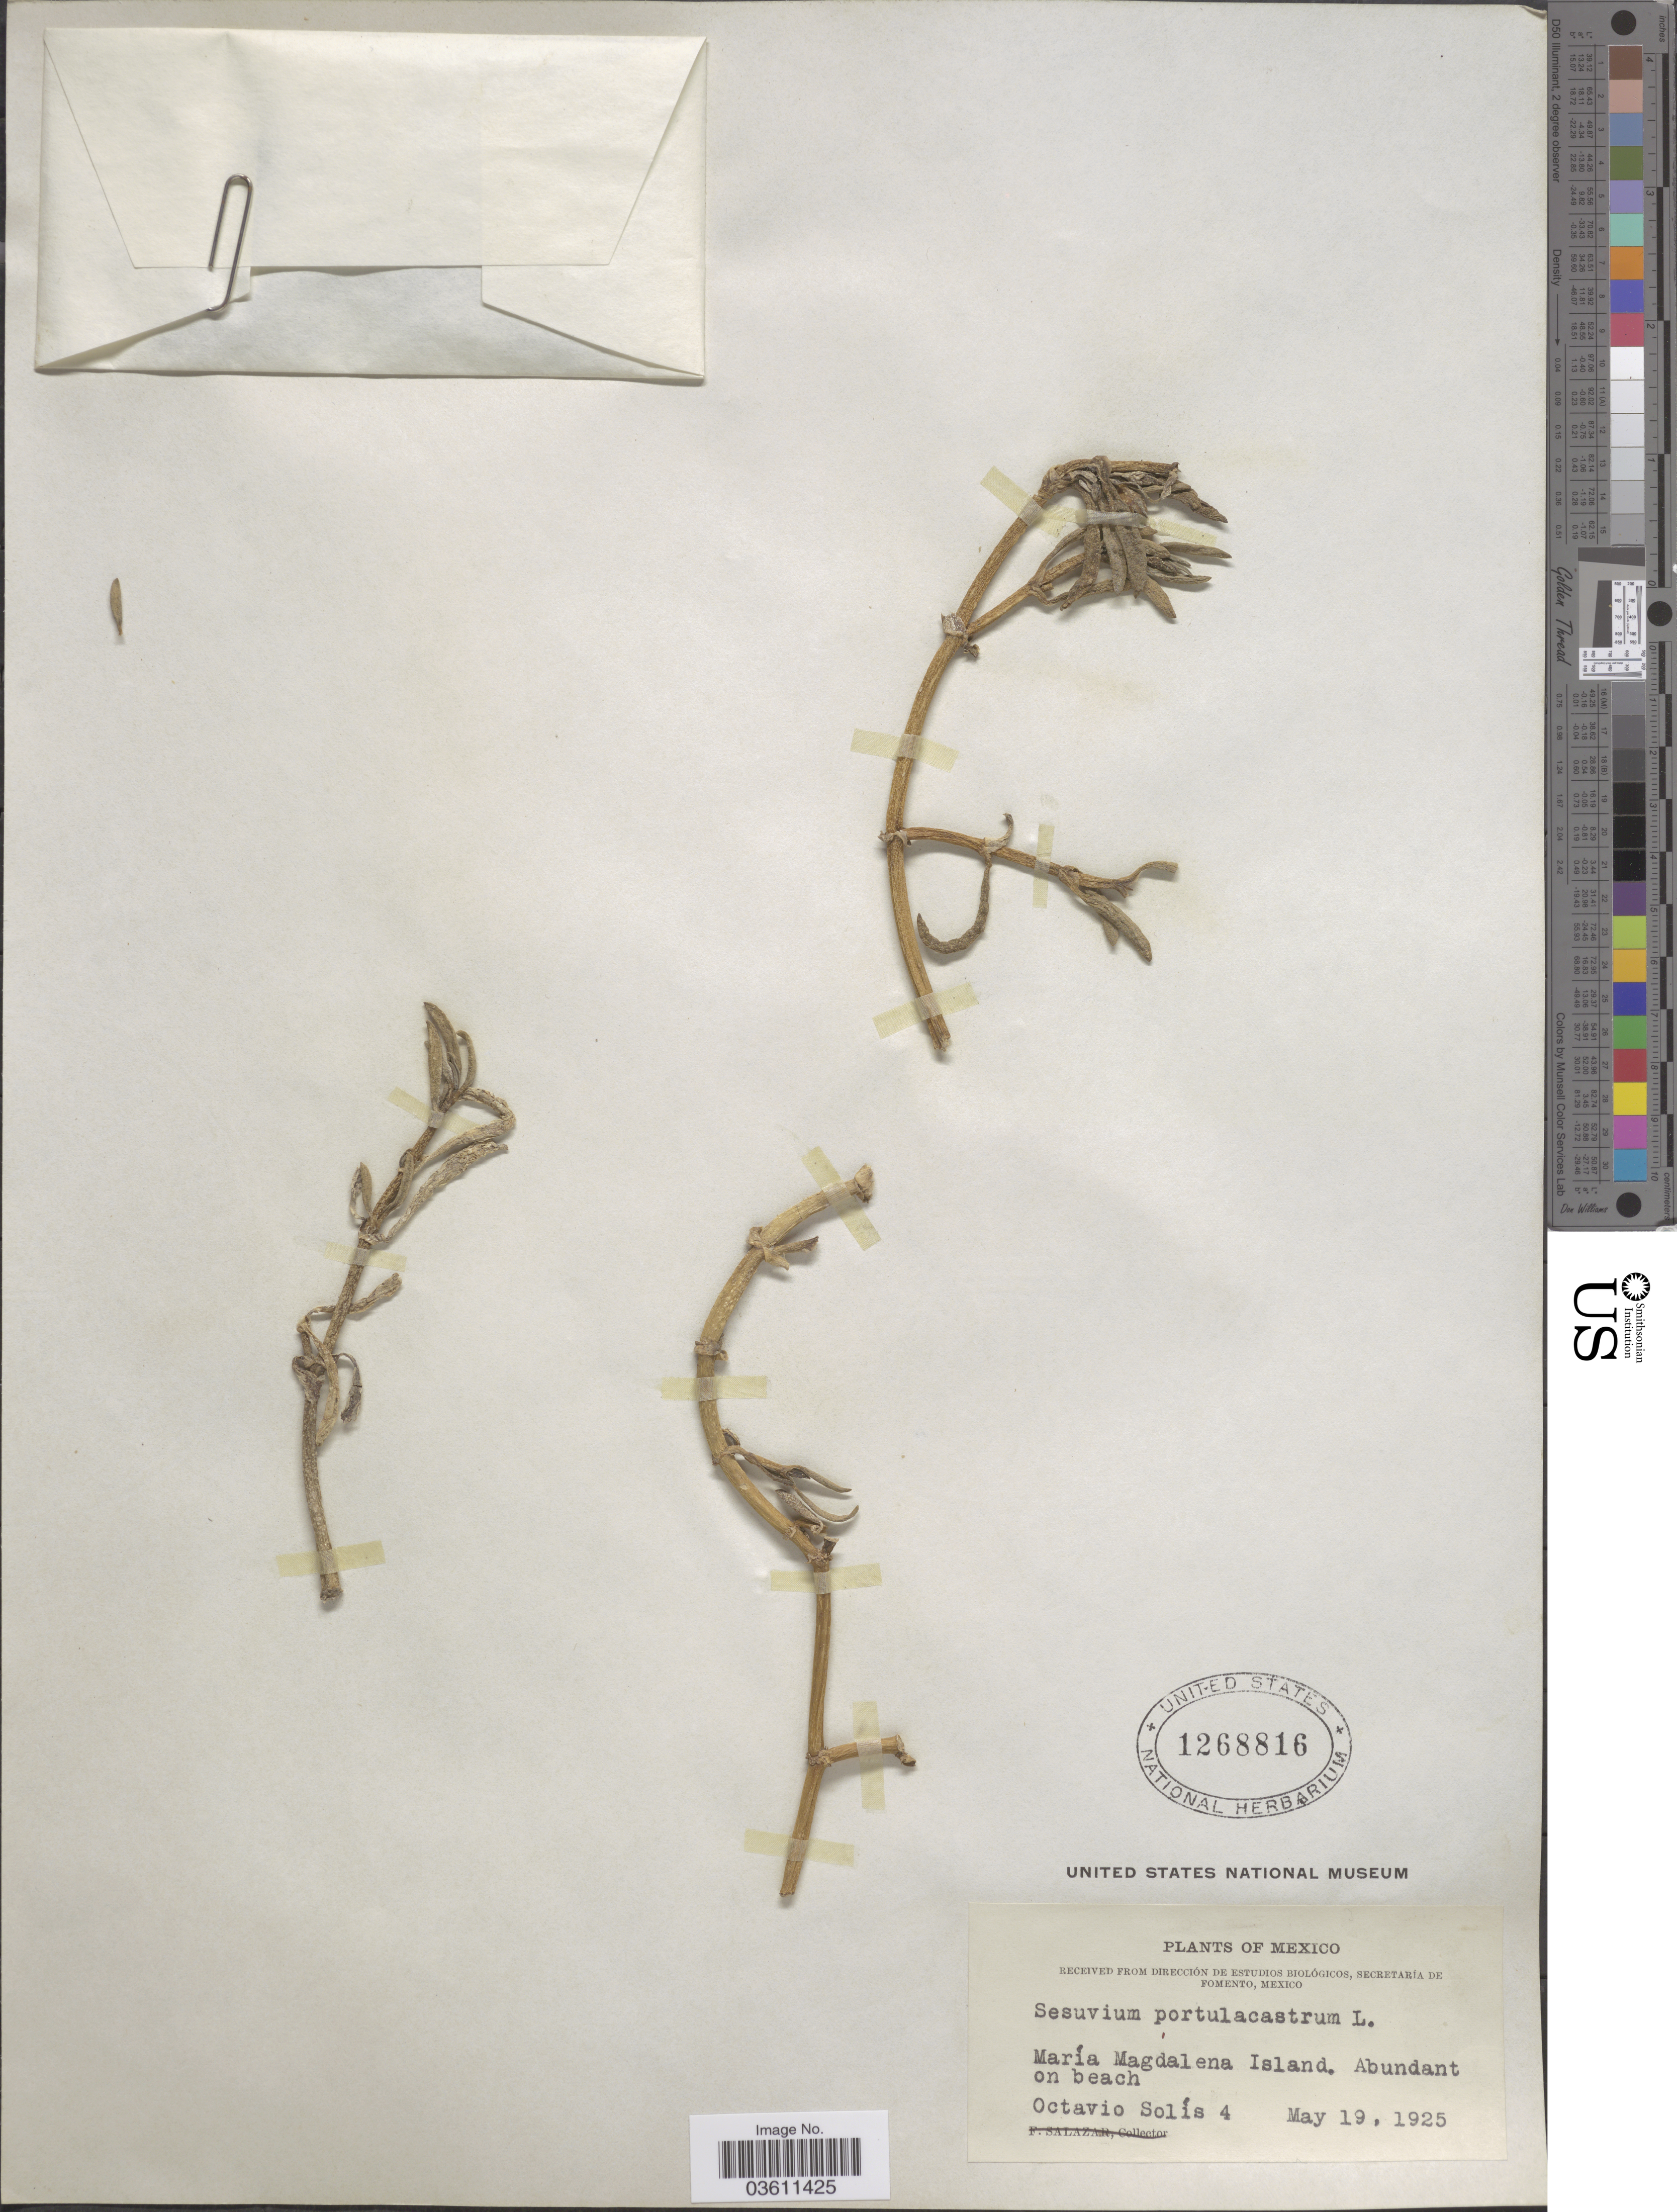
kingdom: Plantae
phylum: Tracheophyta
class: Magnoliopsida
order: Caryophyllales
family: Aizoaceae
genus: Sesuvium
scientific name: Sesuvium portulacastrum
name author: (L.) L.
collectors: O. Solis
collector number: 4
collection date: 1925-05-19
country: Mexico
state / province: Nayarit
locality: María Magdalena Island.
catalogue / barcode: US 1268816